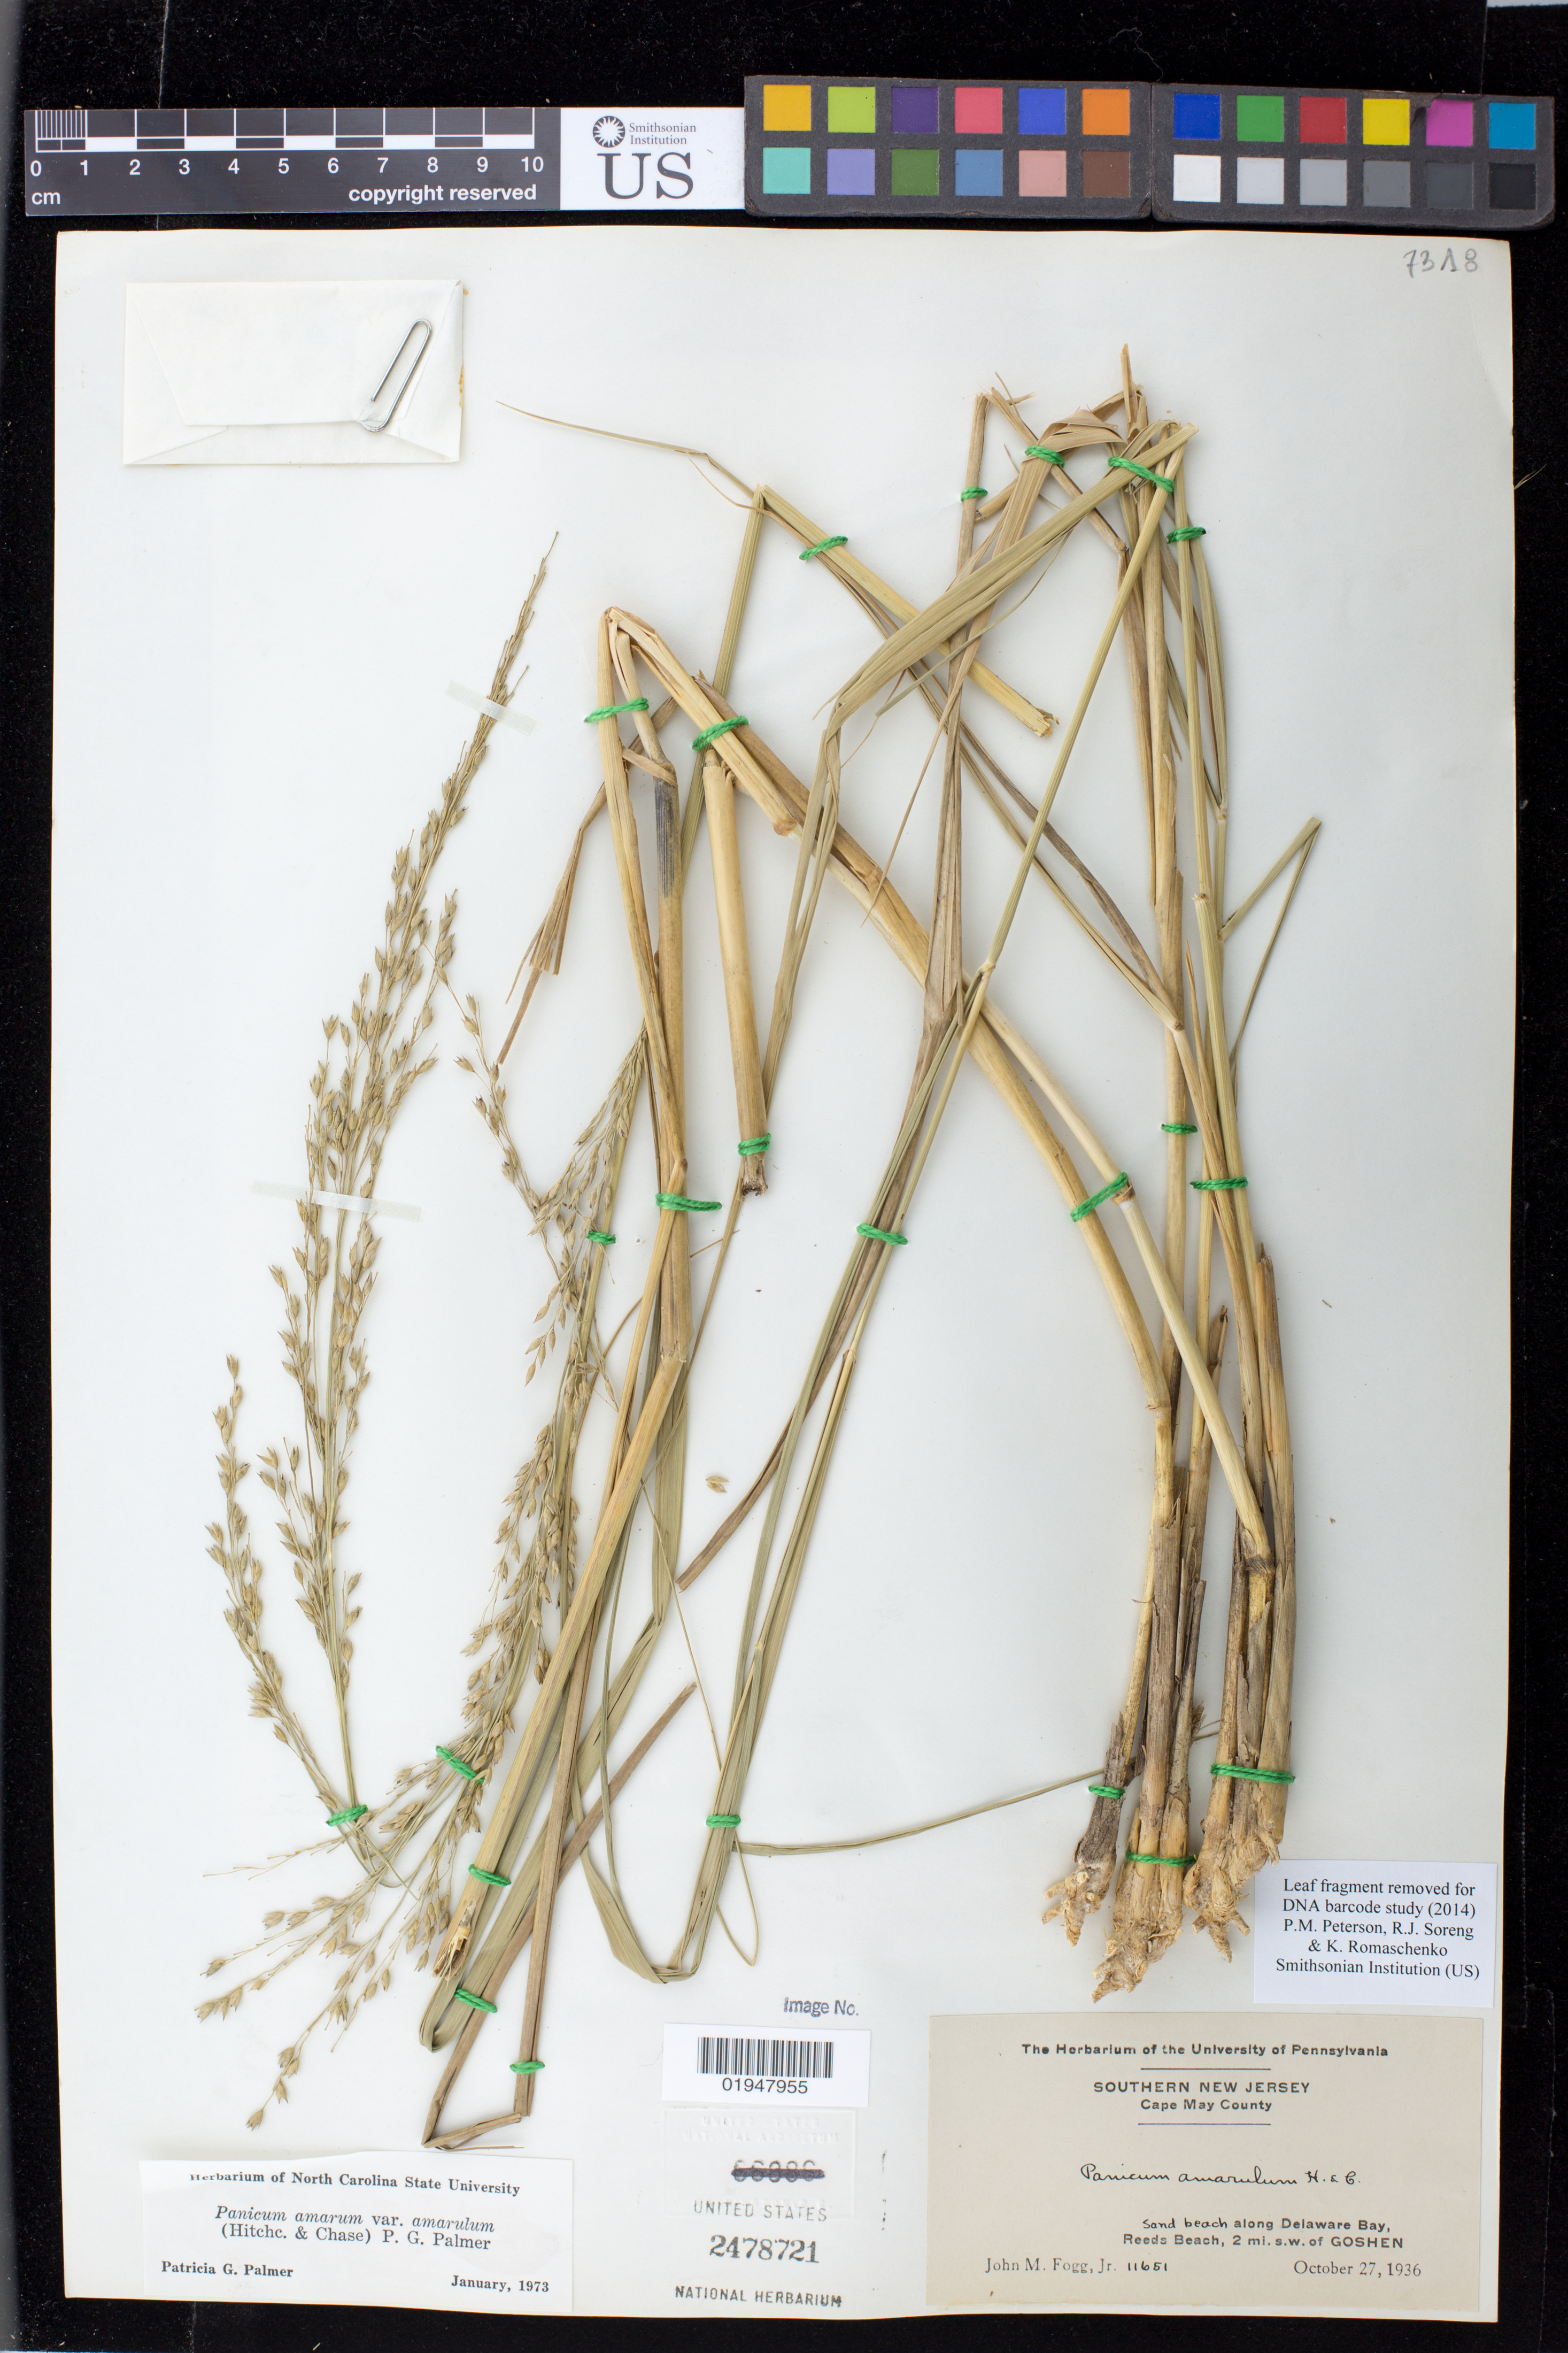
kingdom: Plantae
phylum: Tracheophyta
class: Liliopsida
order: Poales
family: Poaceae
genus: Panicum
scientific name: Panicum amarum var. amarulum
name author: (Hitchc. & Chase) Freckmann & Lelong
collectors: J. Fogg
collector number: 11651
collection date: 1936-10-27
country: United States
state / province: New Jersey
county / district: Cape May County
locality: Sand beach along Delaware Bay, Reeds Beach, 2 mi. s.w. of Goshen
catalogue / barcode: US 2478721